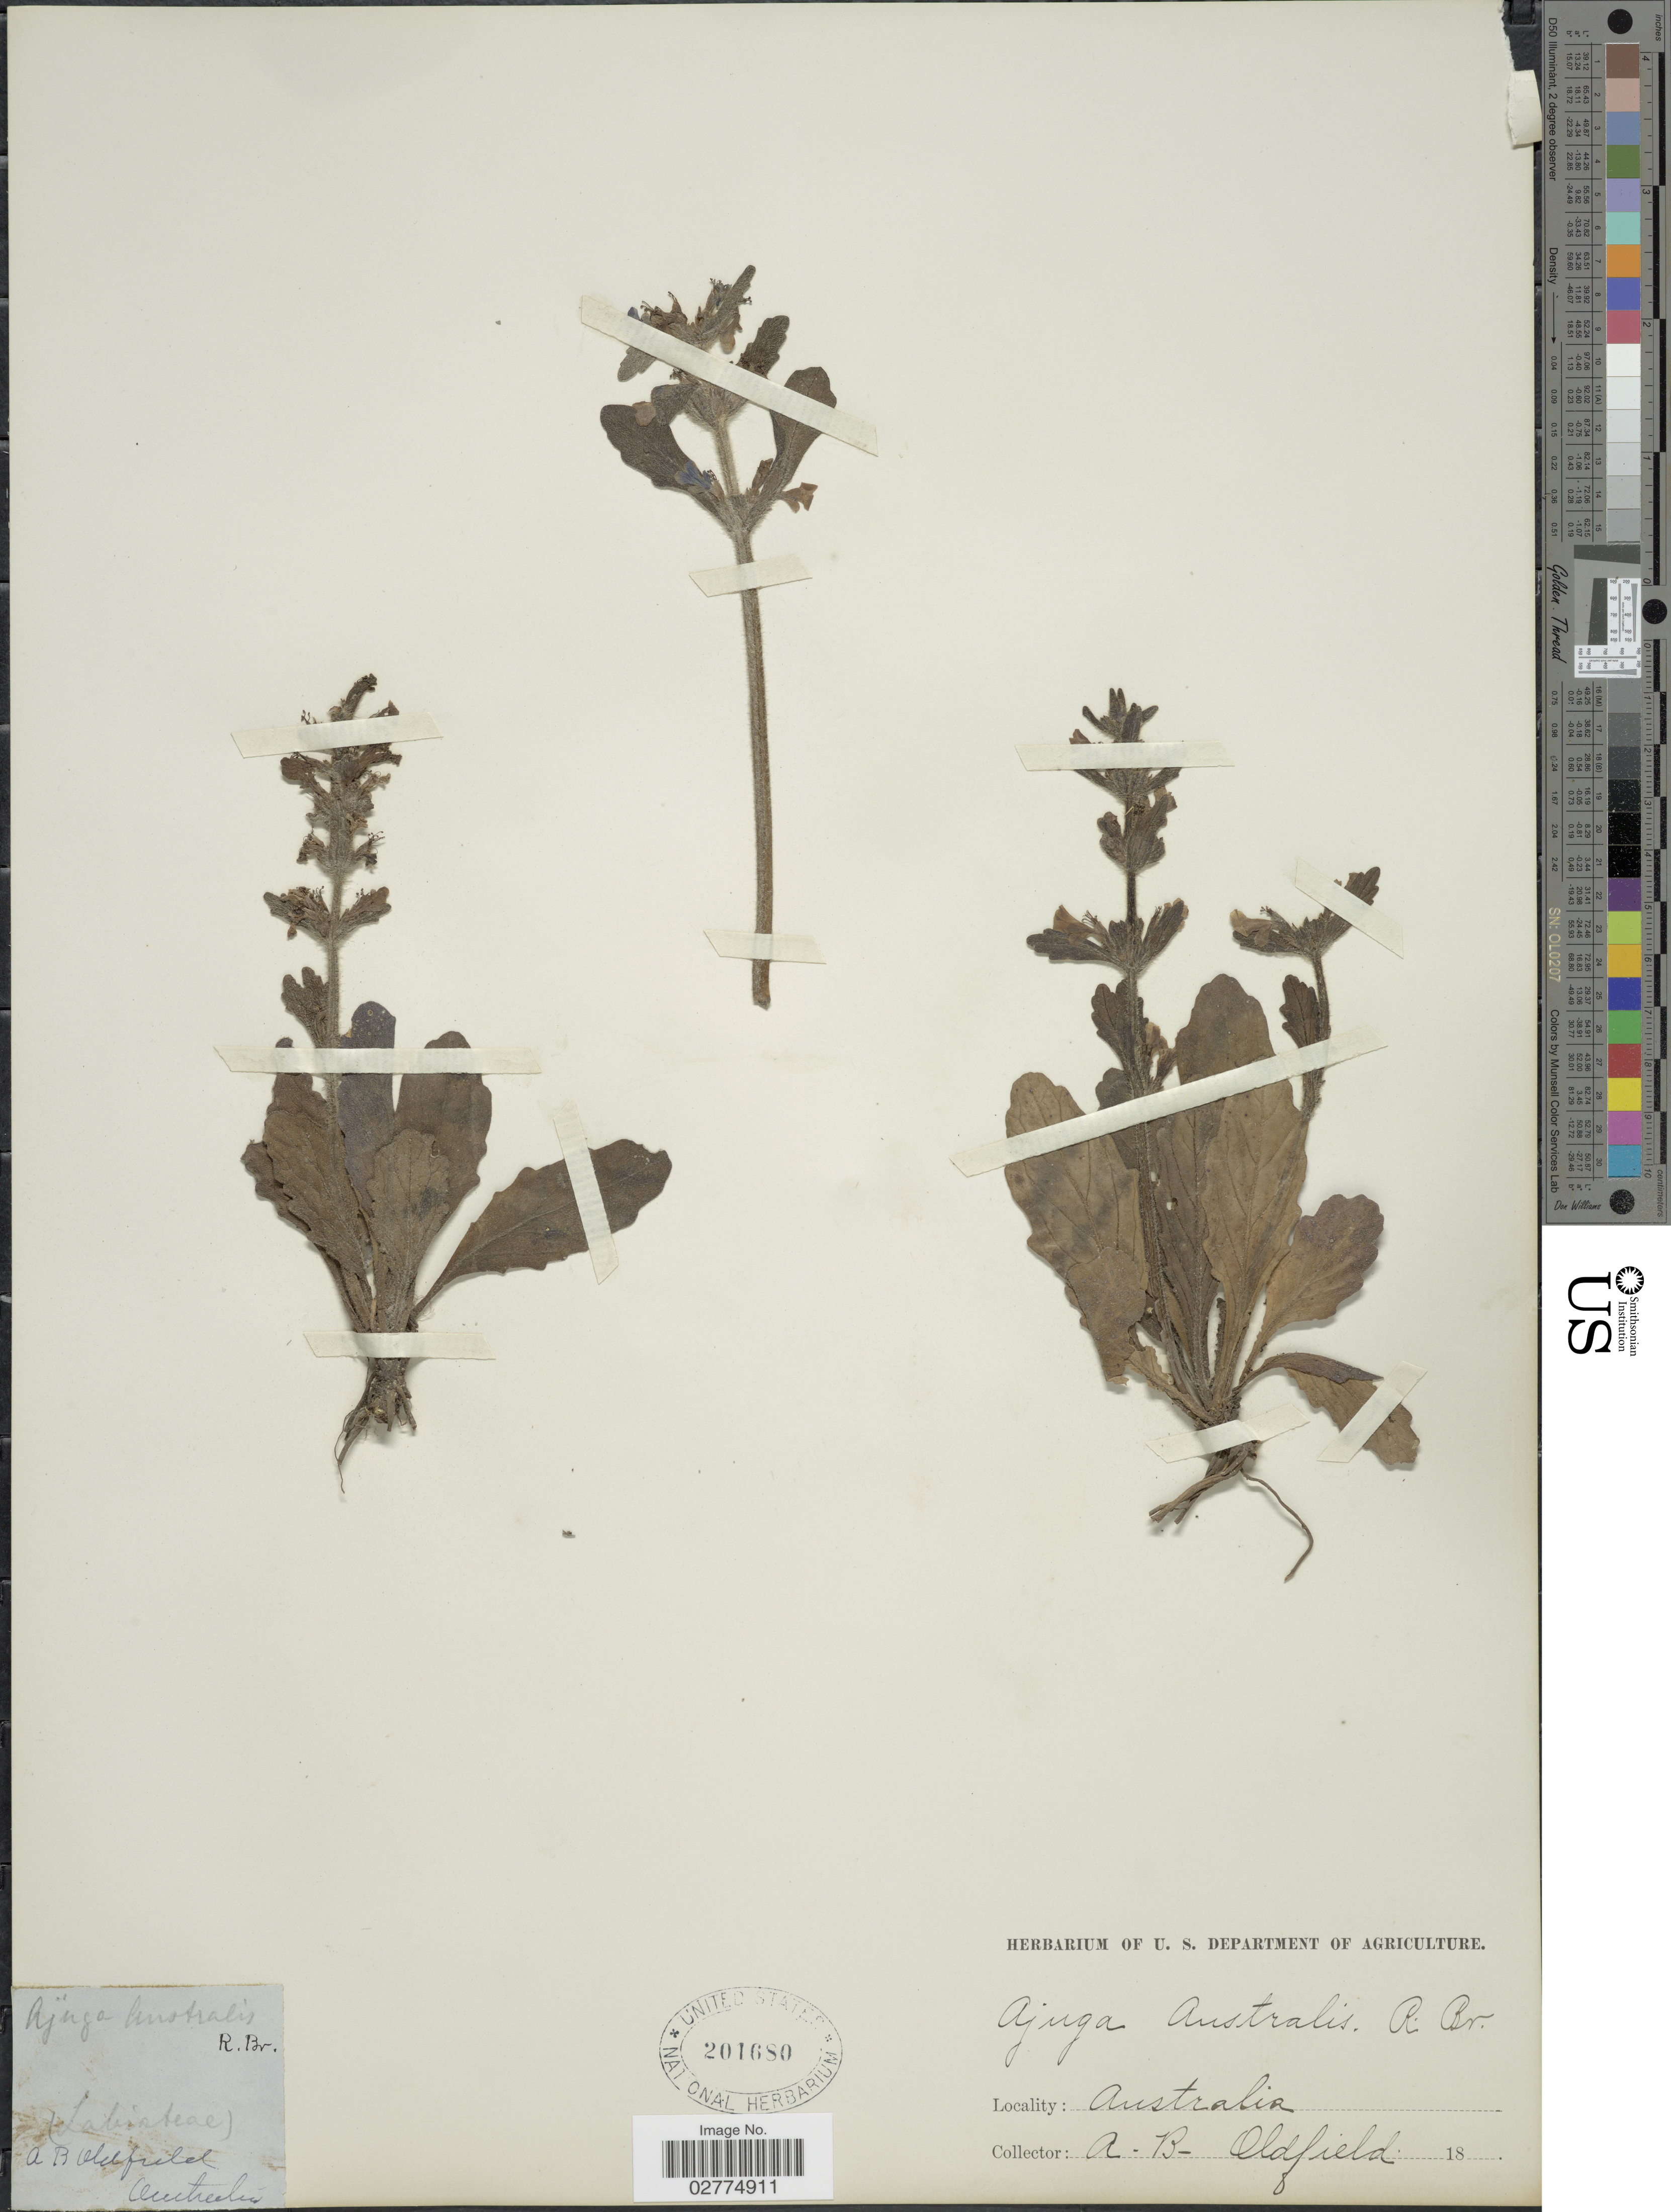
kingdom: Plantae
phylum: Tracheophyta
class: Magnoliopsida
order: Lamiales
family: Lamiaceae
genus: Ajuga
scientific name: Ajuga australis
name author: R. Br.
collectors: A. Oldfield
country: Australia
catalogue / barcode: US 201680